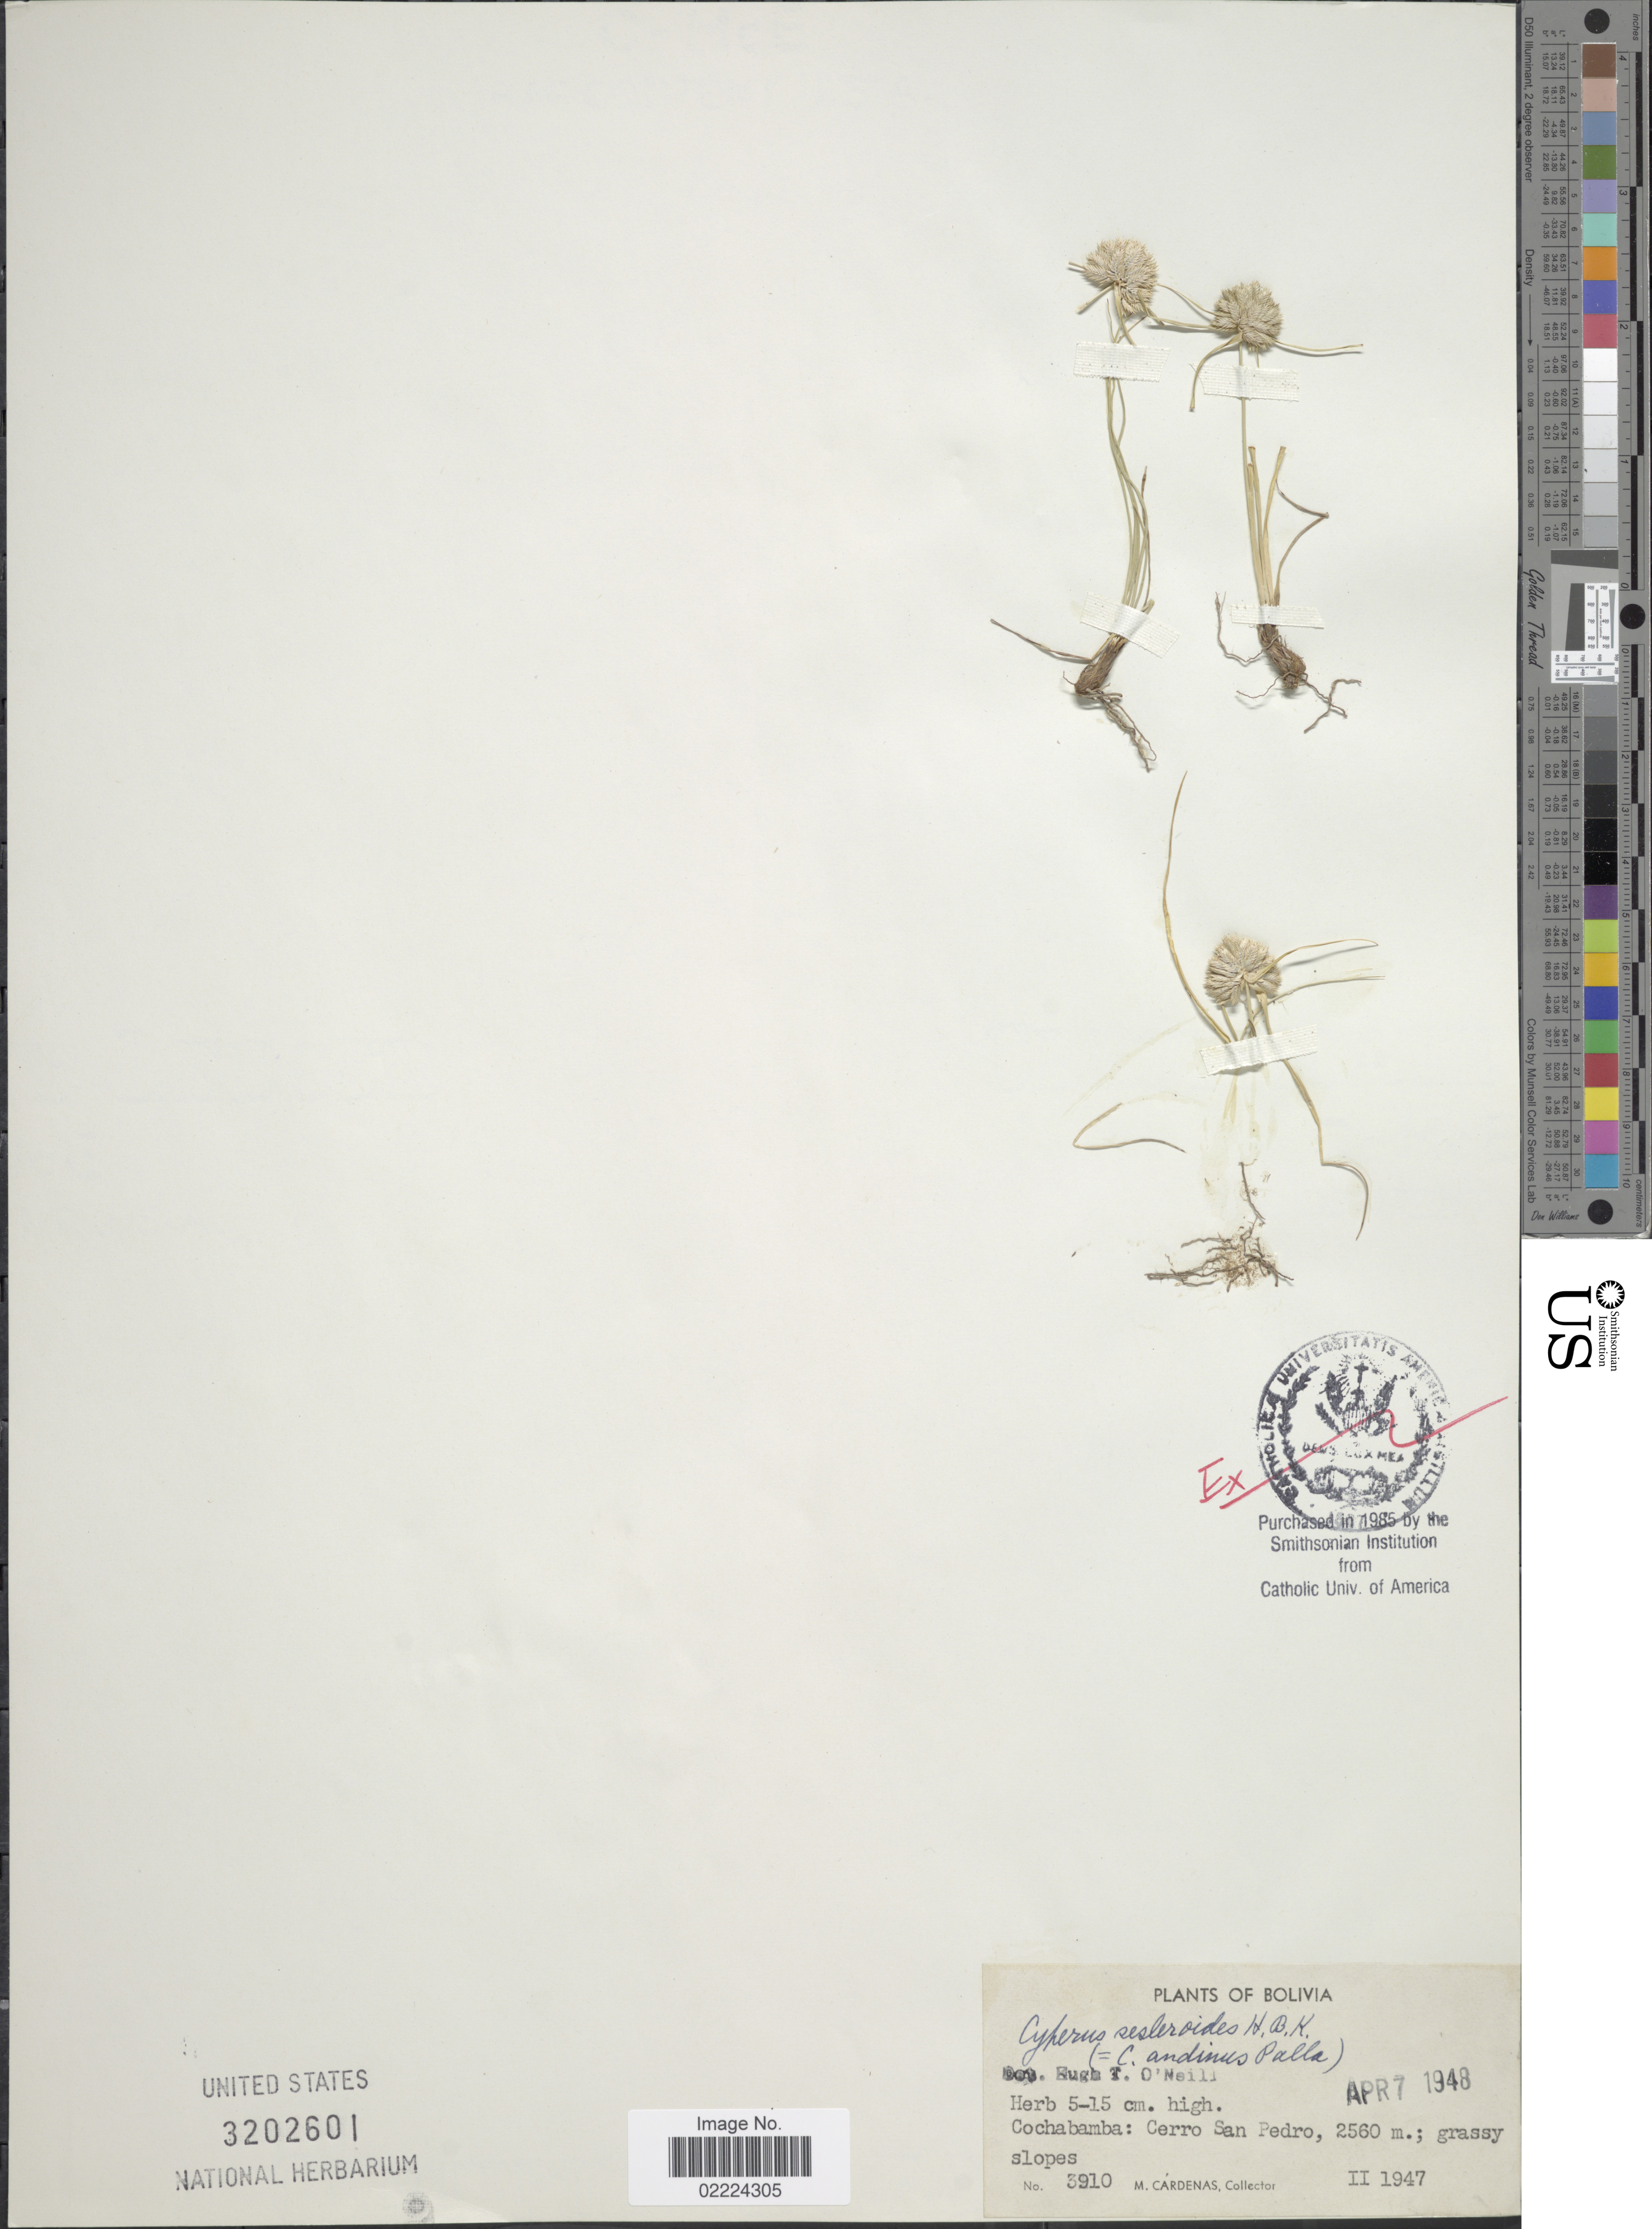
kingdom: Plantae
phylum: Tracheophyta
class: Liliopsida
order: Poales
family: Cyperaceae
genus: Cyperus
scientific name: Cyperus seslerioides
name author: Kunth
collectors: M. Cárdenas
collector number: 3910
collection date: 1947-02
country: Bolivia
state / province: Cochabamba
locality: Cerro San Pedro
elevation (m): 2560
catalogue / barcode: US 3202601